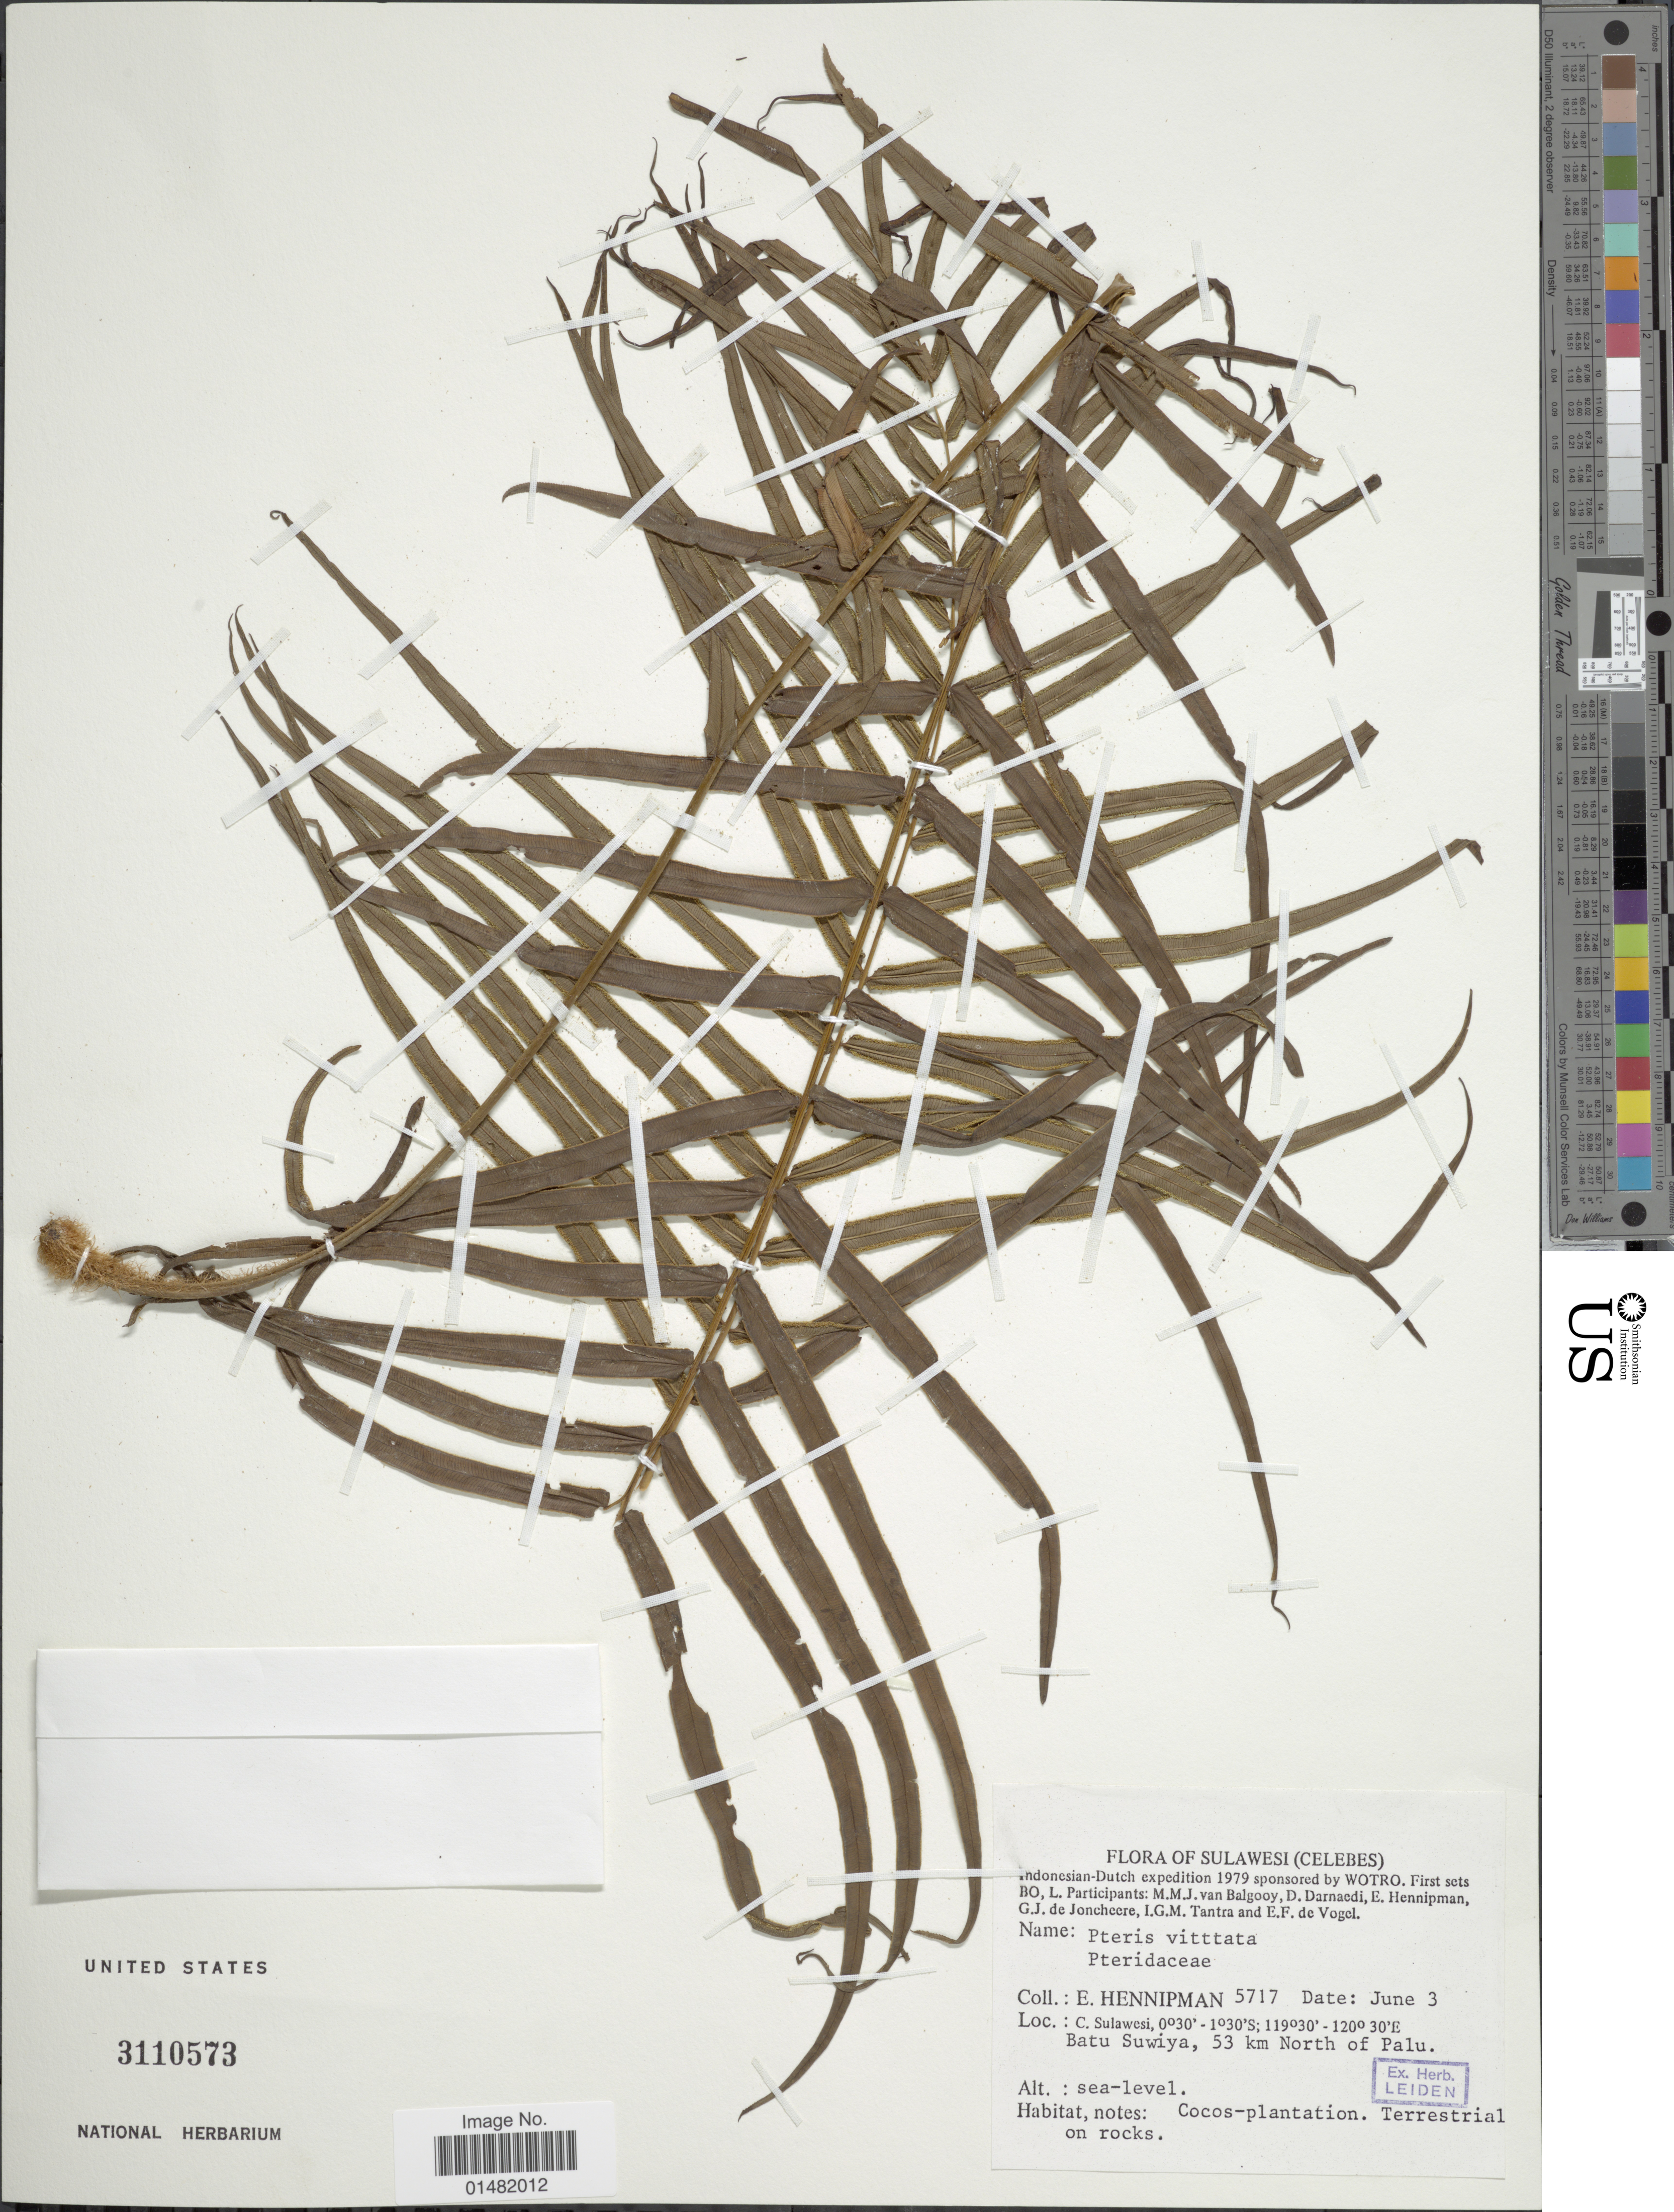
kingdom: Plantae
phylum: Tracheophyta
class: Polypodiopsida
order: Polypodiales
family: Pteridaceae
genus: Pteris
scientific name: Pteris vittata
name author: L.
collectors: E. Hennipman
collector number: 5717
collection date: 1979-06-03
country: Indonesia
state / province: Sulawesi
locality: (Celebes), C. Sulawesi, Batu Suwiya, 53 km North of Palu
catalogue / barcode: US 3110573